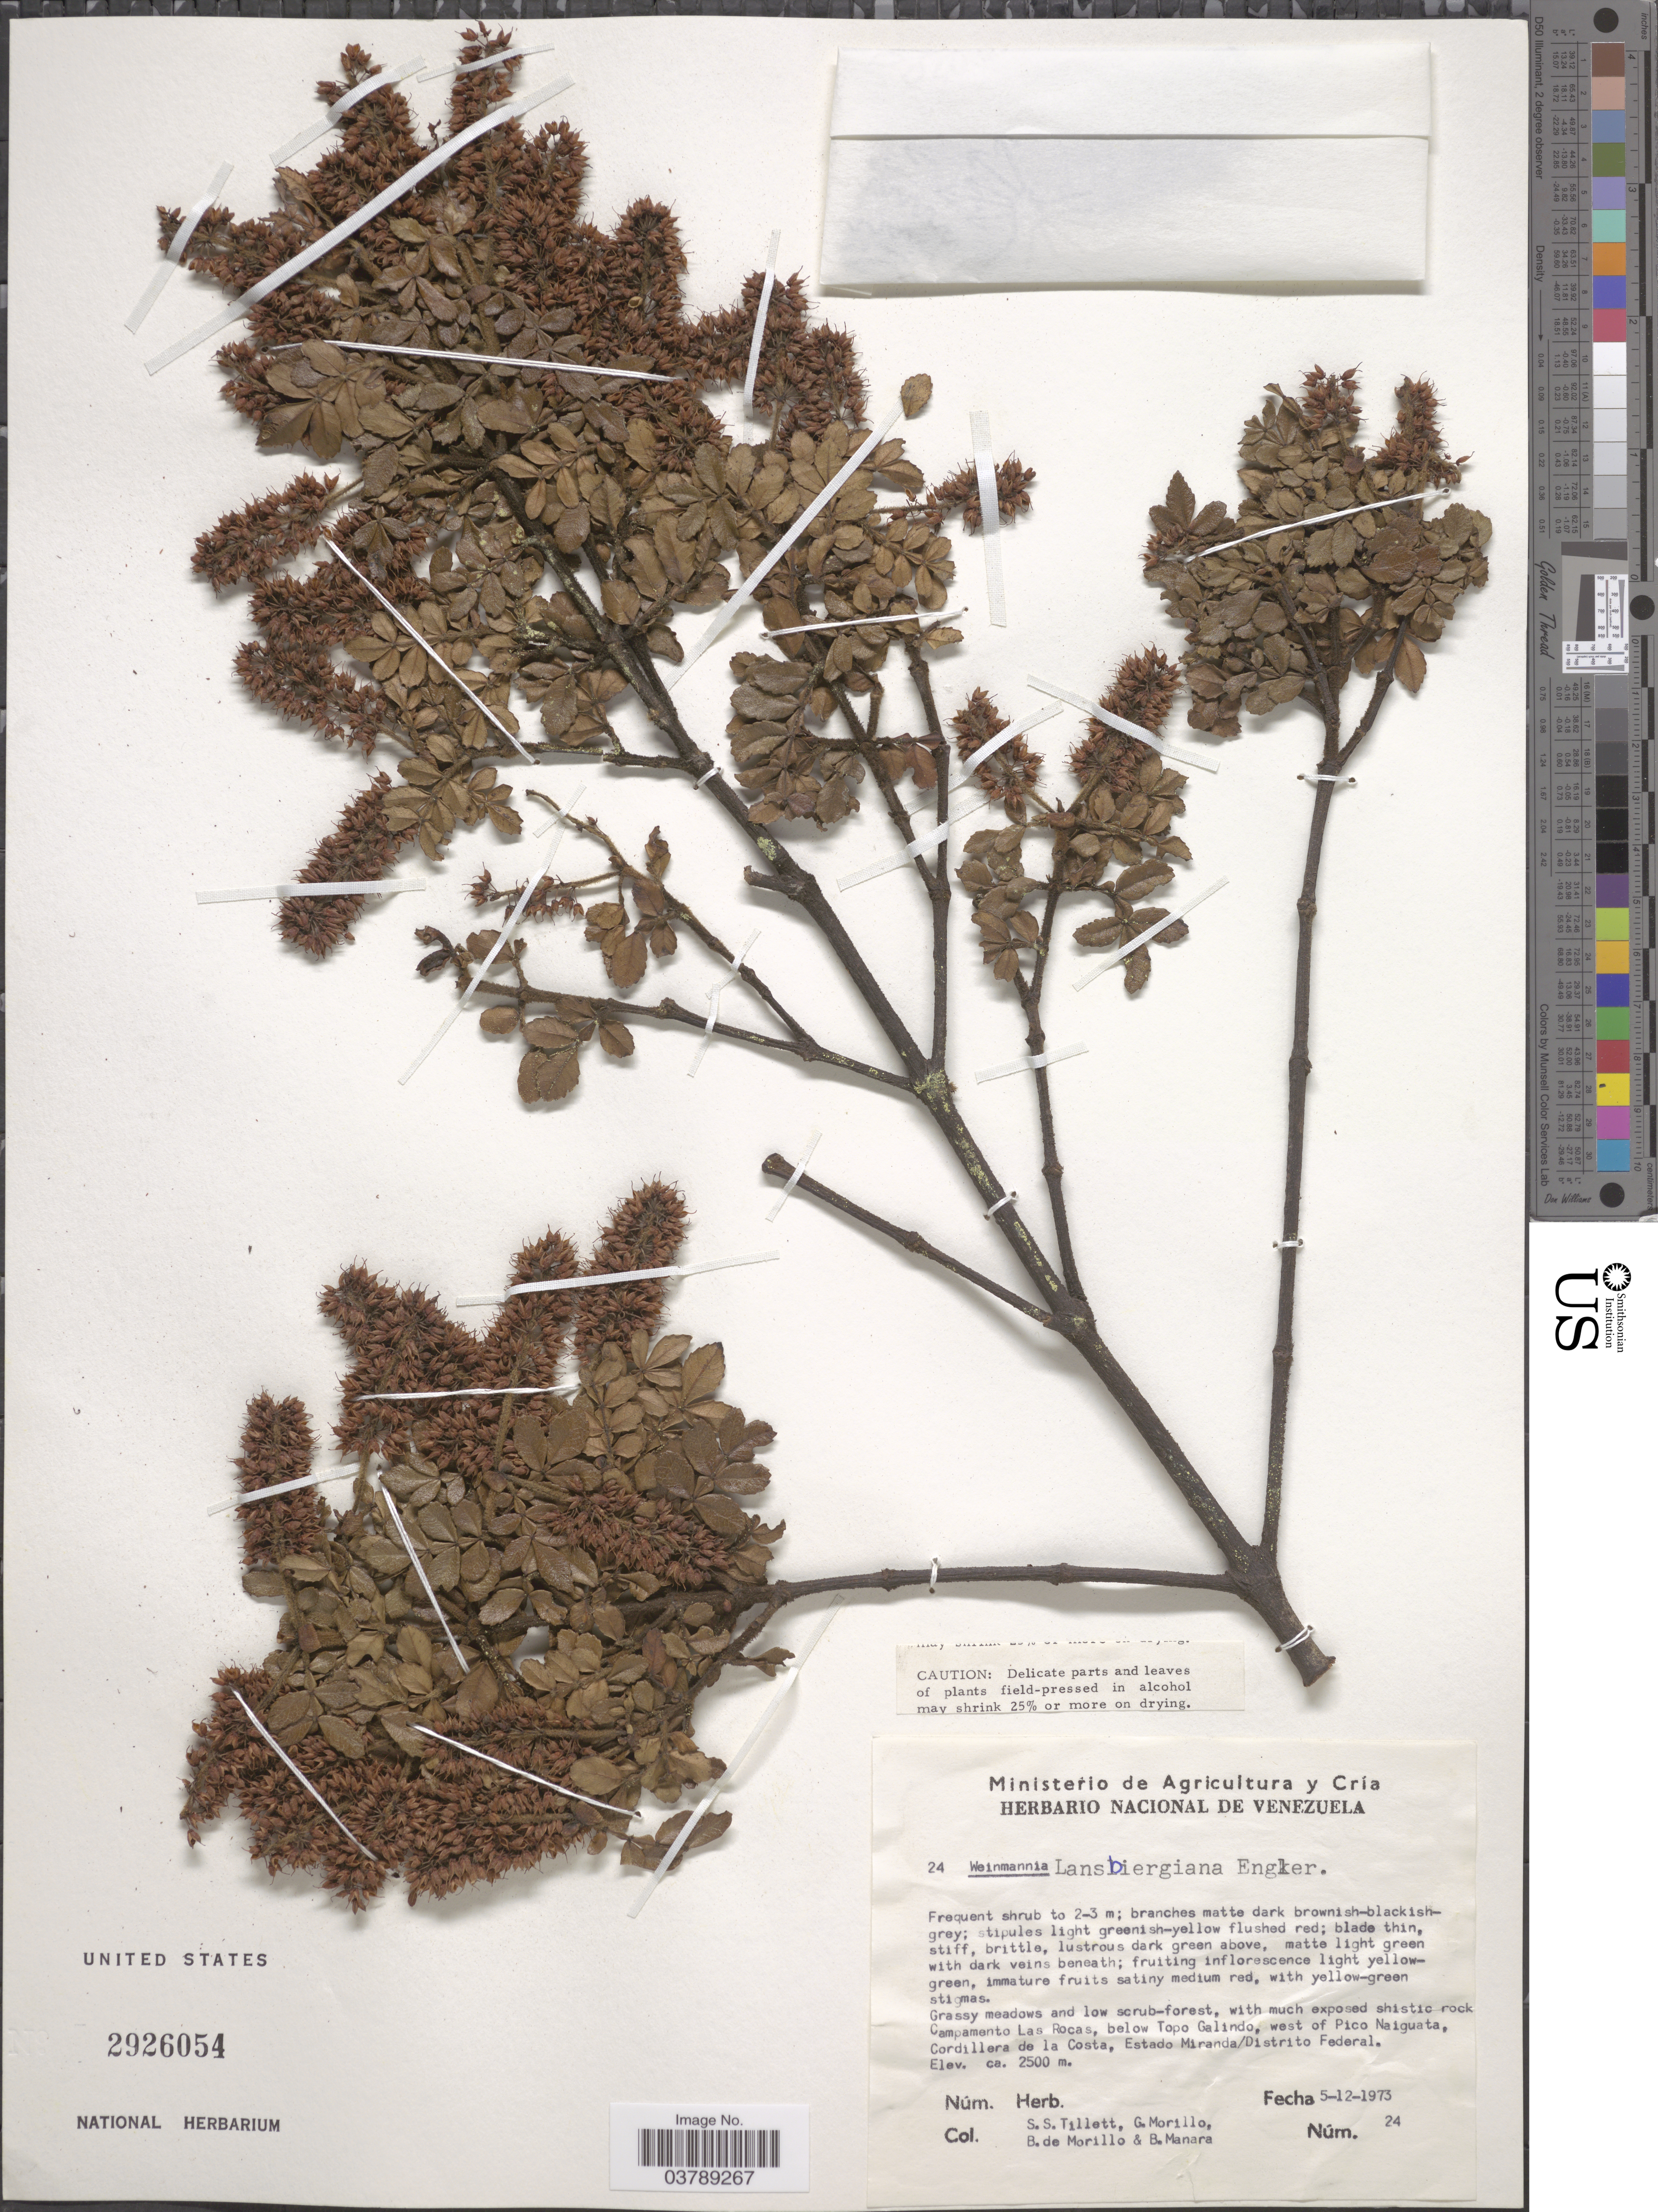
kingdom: Plantae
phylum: Tracheophyta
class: Magnoliopsida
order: Oxalidales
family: Cunoniaceae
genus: Weinmannia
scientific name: Weinmannia lansbergiana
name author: Engl.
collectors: S. S. Tillett, G. Morillo, B. Morillo & B. Manara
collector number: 24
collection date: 1973-12-05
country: Venezuela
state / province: Miranda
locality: Campamento Las Rocas, below Topo Galindo, west of Pico Naiguata, Corillera de la Costa, Estado Miranda/Distrito Federal.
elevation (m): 2500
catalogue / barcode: US 2926054